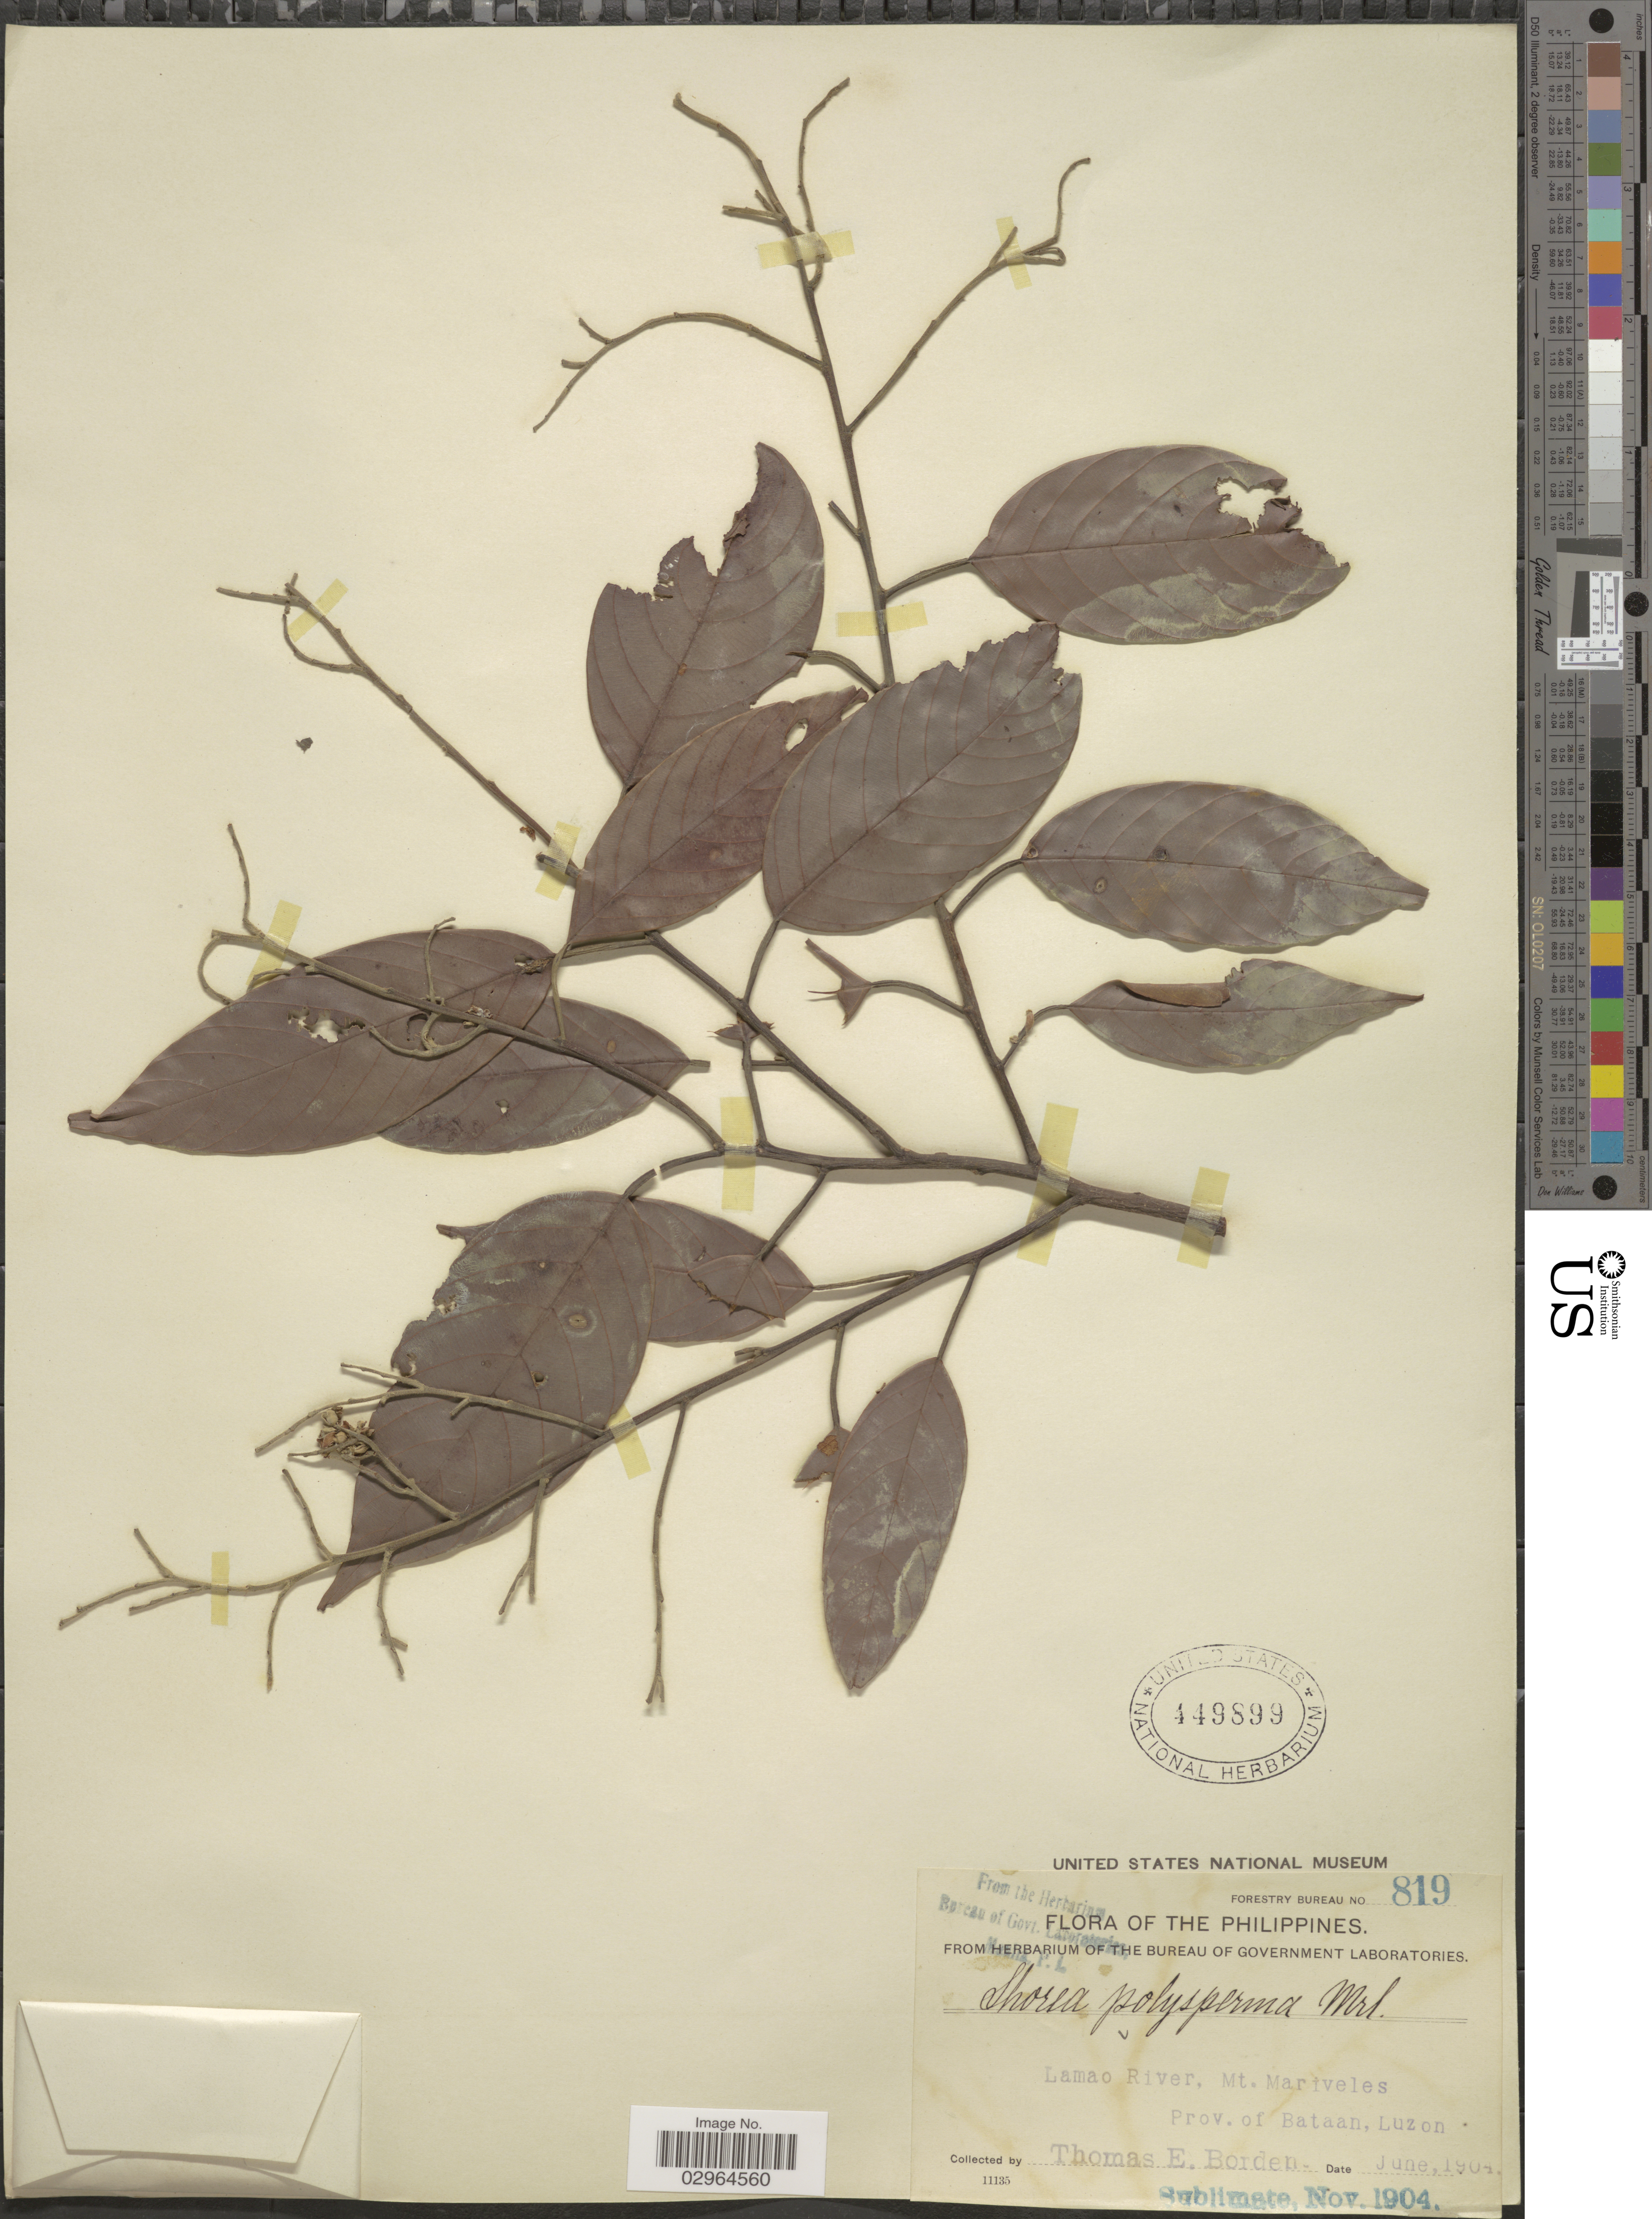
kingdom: Plantae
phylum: Tracheophyta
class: Magnoliopsida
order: Malvales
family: Dipterocarpaceae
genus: Rubroshorea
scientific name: Rubroshorea polysperma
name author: (Blanco) P.S. Ashton & J. Heck.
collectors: T. E. Borden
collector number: Forestry Bureau 819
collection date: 1904-06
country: Philippines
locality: Lamao River, Mt. Mariveles, Prov. of Bataan, Luzon.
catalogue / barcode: US 449899